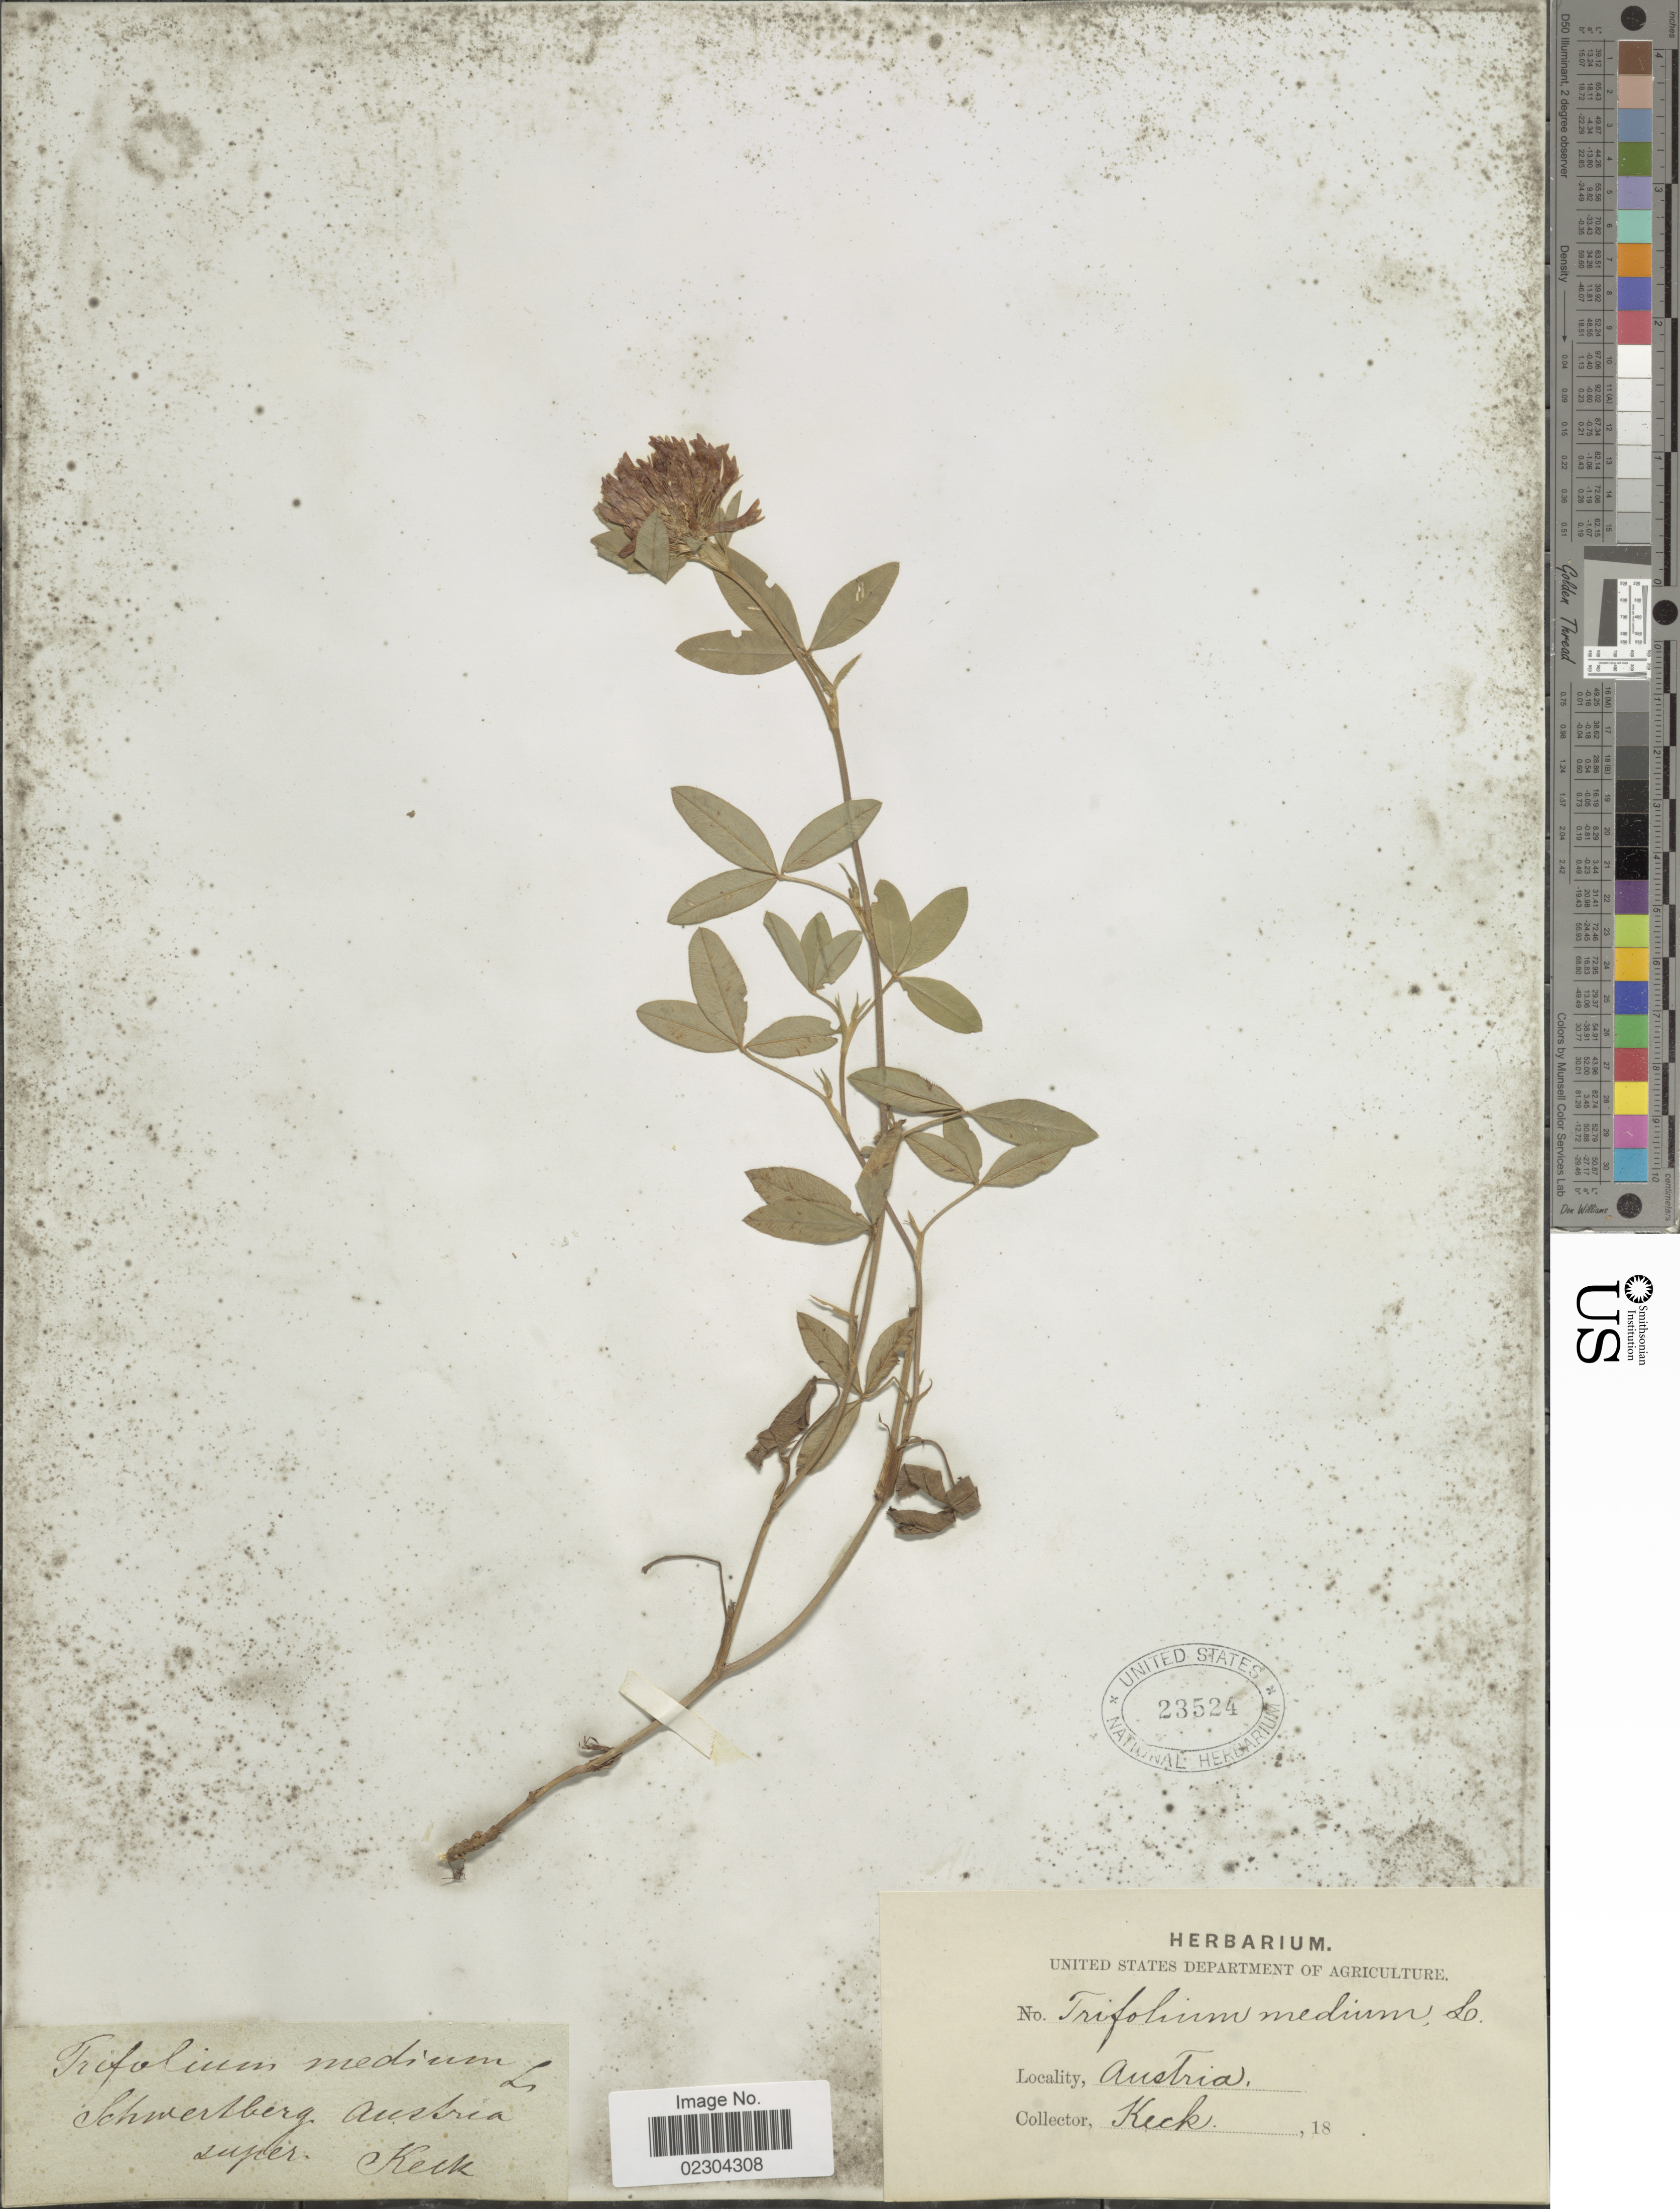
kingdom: Plantae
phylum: Tracheophyta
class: Magnoliopsida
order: Fabales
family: Fabaceae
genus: Trifolium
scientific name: Trifolium medium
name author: L.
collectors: -- Keck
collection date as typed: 18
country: Austria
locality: Schwertberg, super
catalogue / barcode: US 23524